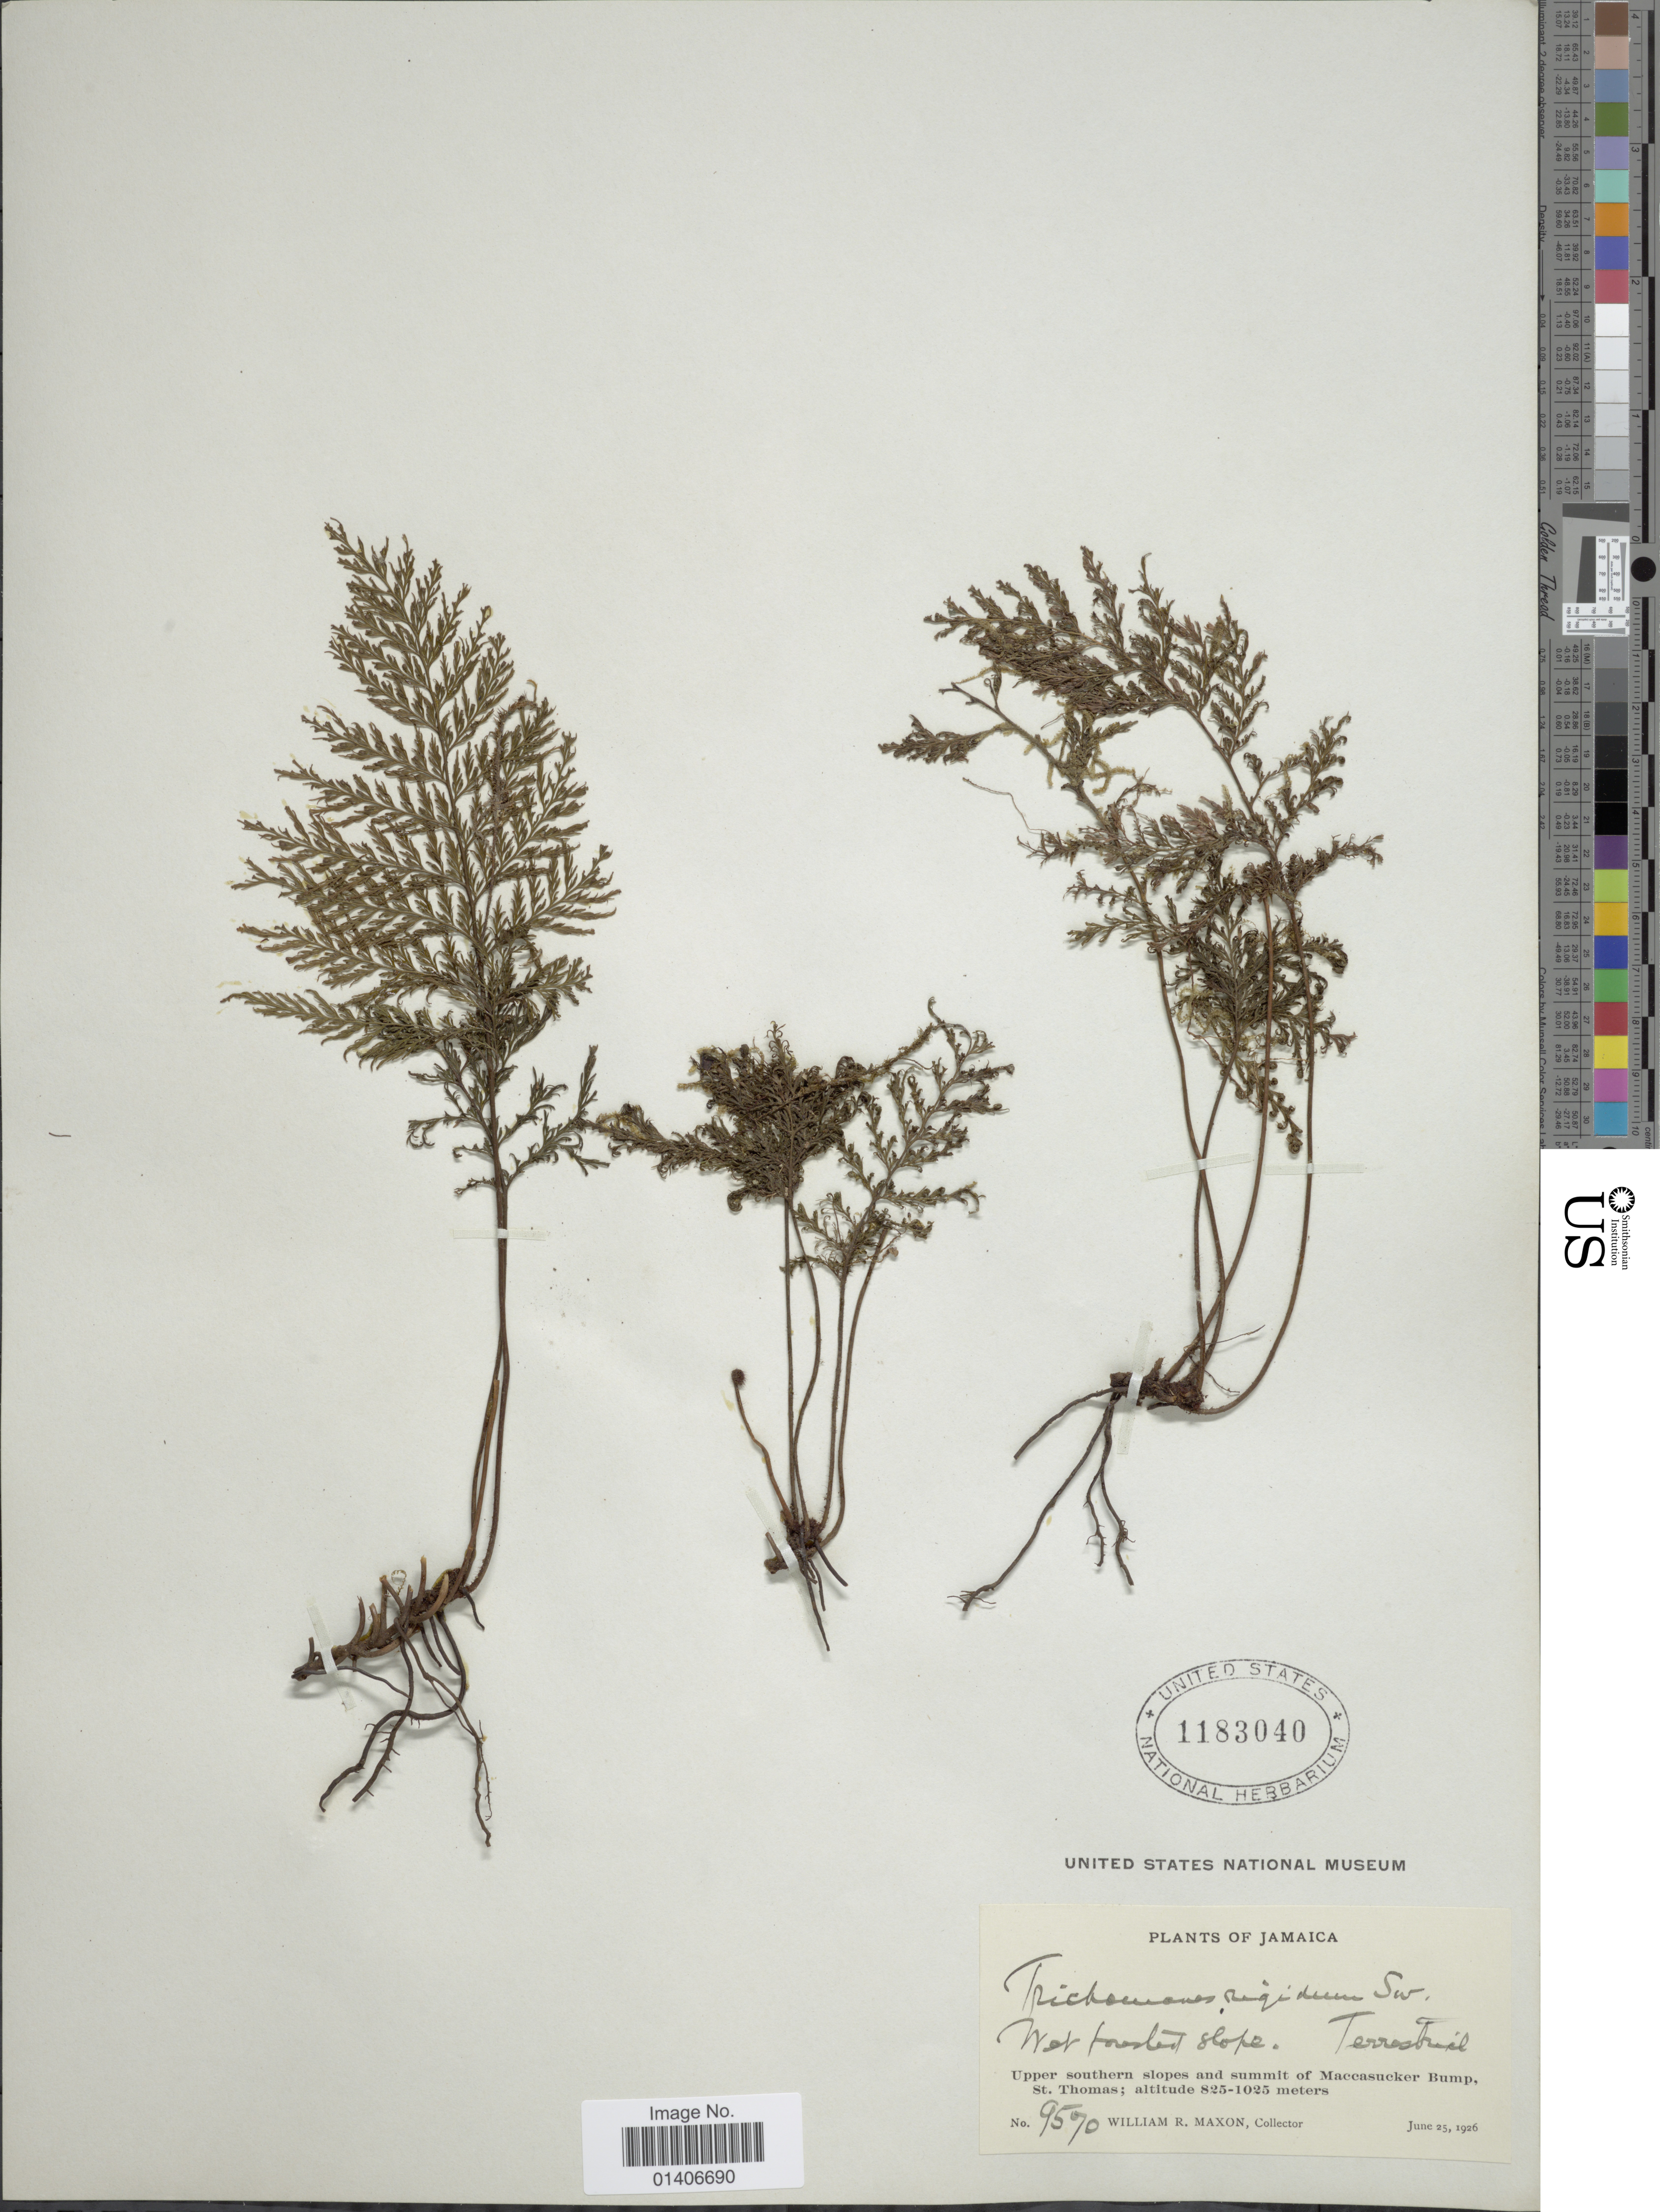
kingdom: Plantae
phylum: Tracheophyta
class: Polypodiopsida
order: Hymenophyllales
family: Hymenophyllaceae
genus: Abrodictyum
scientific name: Abrodictyum rigidum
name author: (Sw.) Ebihara & Dubuisson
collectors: W. R. Maxon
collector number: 9570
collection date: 1926-06-25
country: Jamaica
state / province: Saint Thomas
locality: Upper southern slopes and summit of Maccasucker Bump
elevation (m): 825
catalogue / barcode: US 1183040